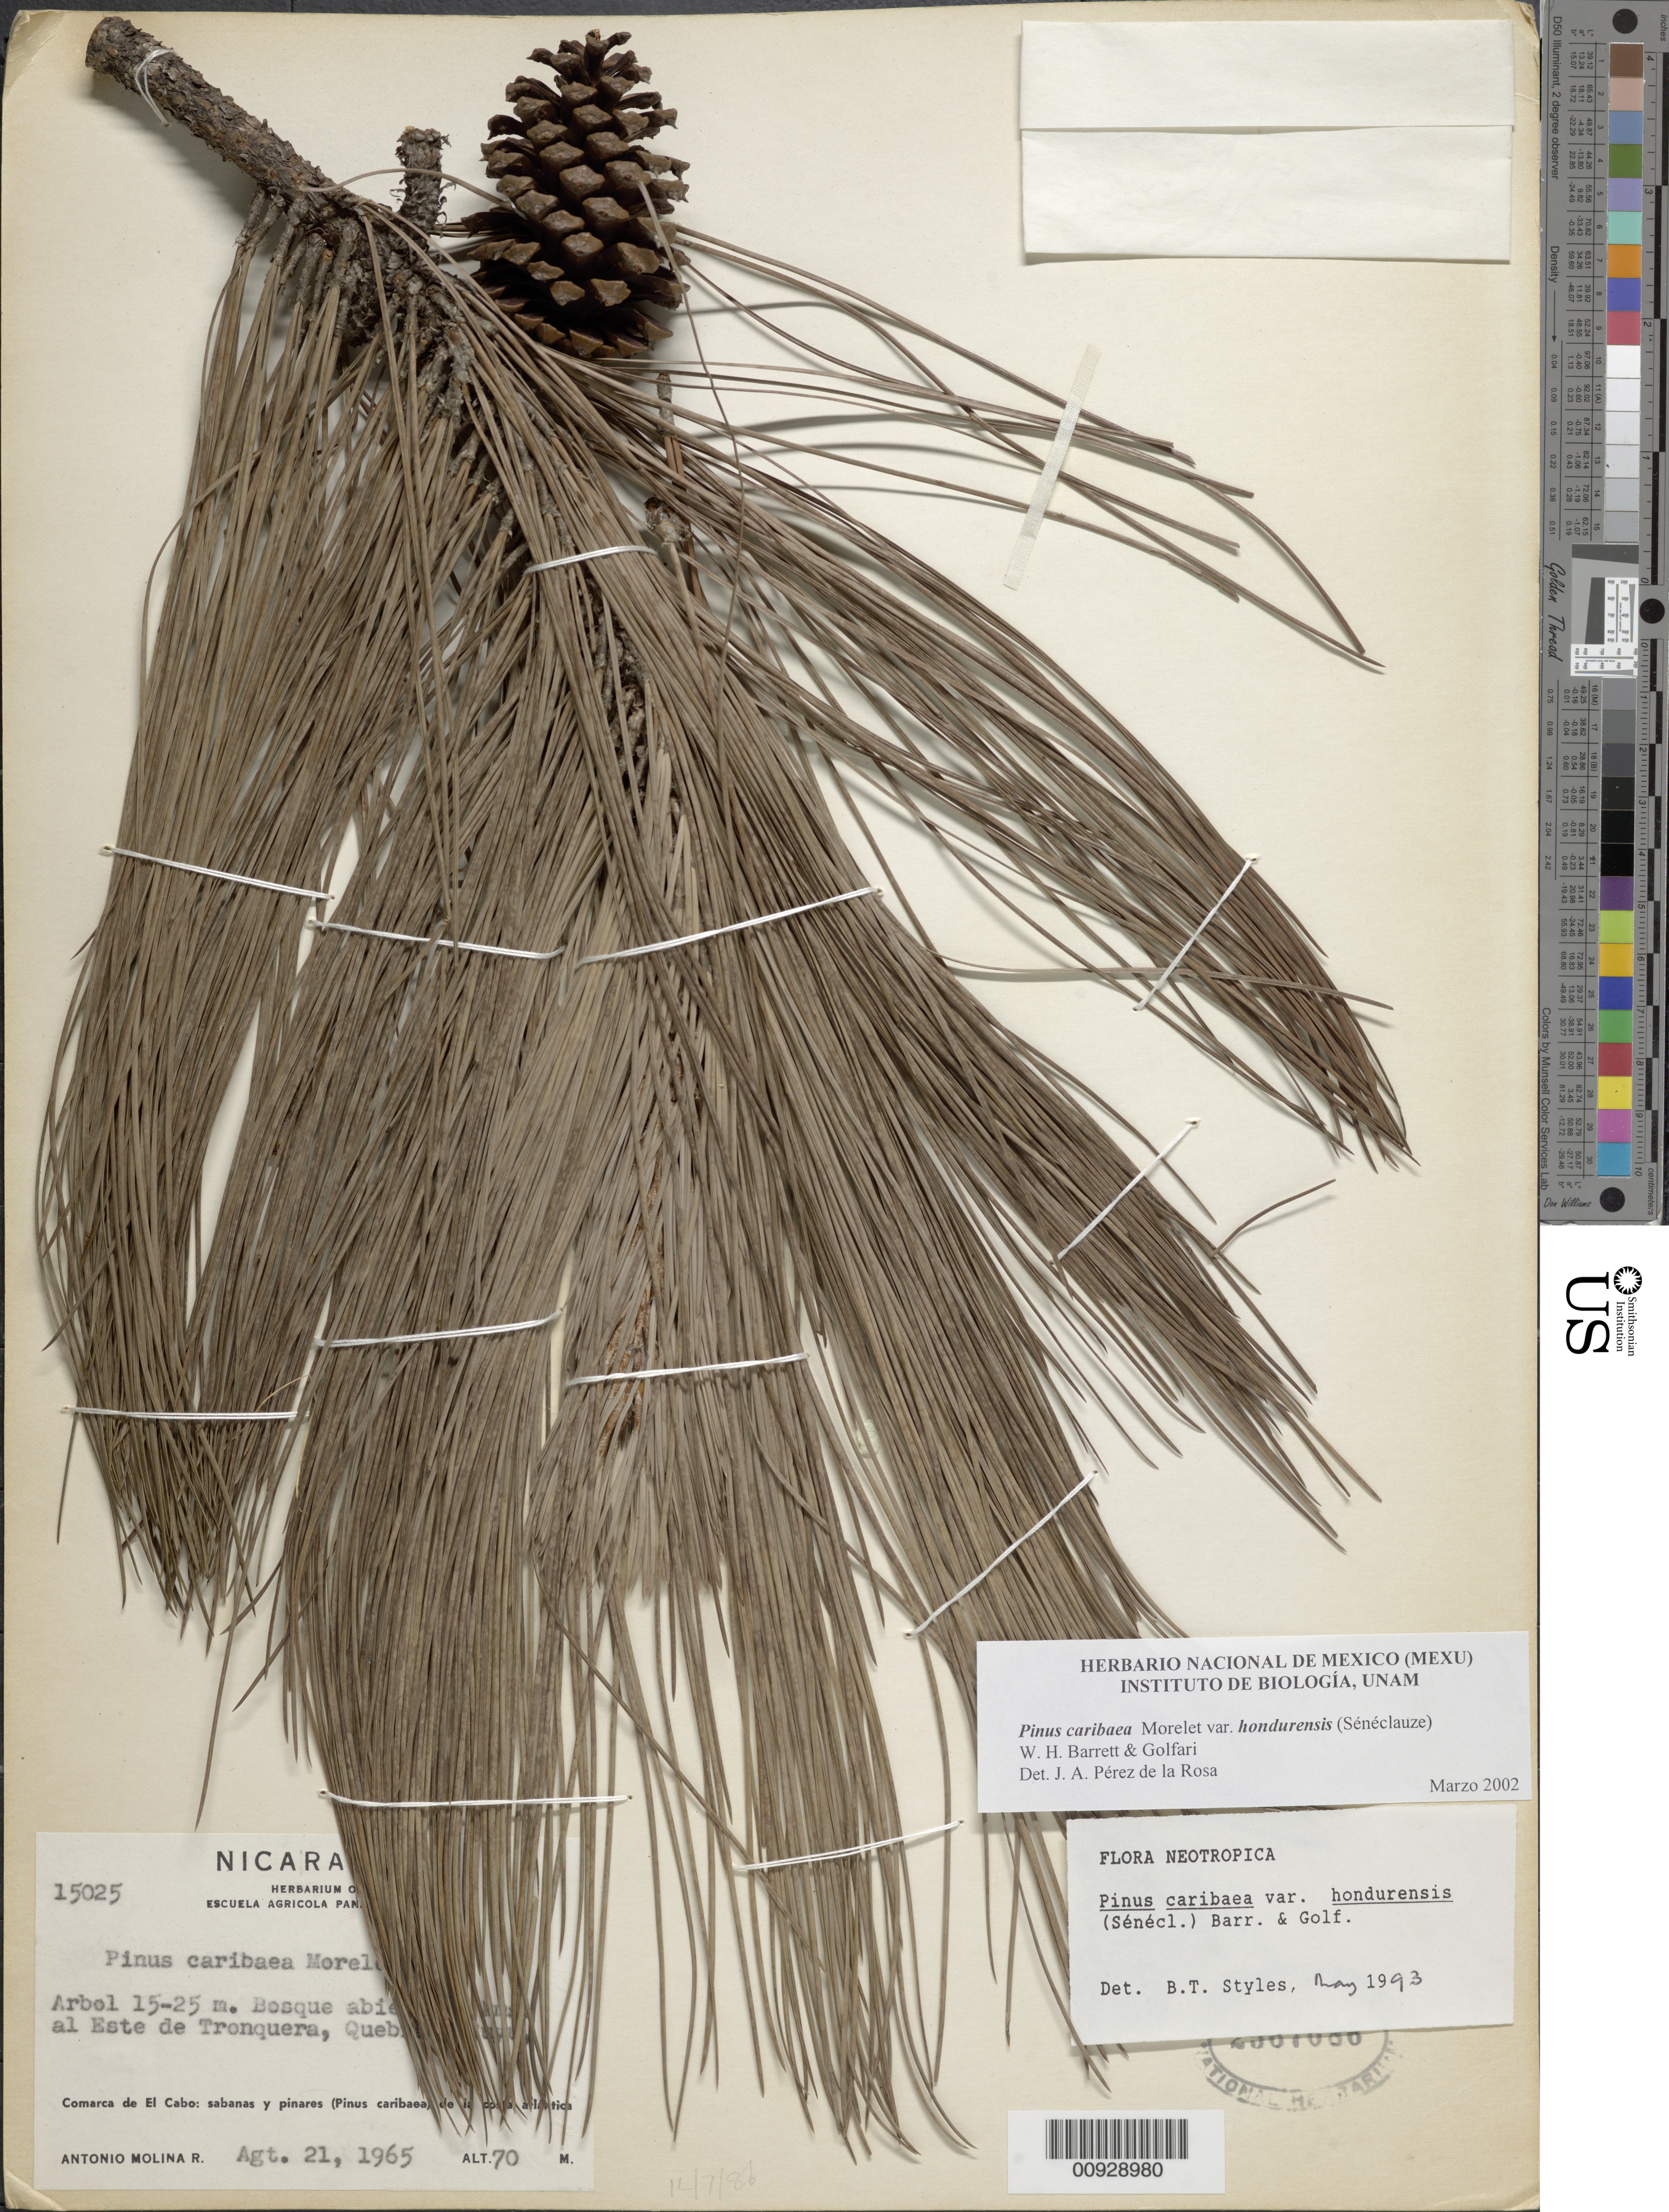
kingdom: Plantae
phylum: Tracheophyta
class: Pinopsida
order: Pinales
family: Pinaceae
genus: Pinus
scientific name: Pinus caribaea var. hondurensis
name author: (Sénécl.) W.H.G. Barrett & Golfari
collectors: A. Molina R.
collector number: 15025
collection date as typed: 21 Aug 1965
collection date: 1965-08-21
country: Nicaragua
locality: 5 km. al Este de Tronquera, Quebrada Cuyu. Comarca de El Cabo.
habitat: Bosque abierto. Sabanas y pinares (Pinus caribaea) de la Costa Atlántica.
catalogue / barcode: US 2567086